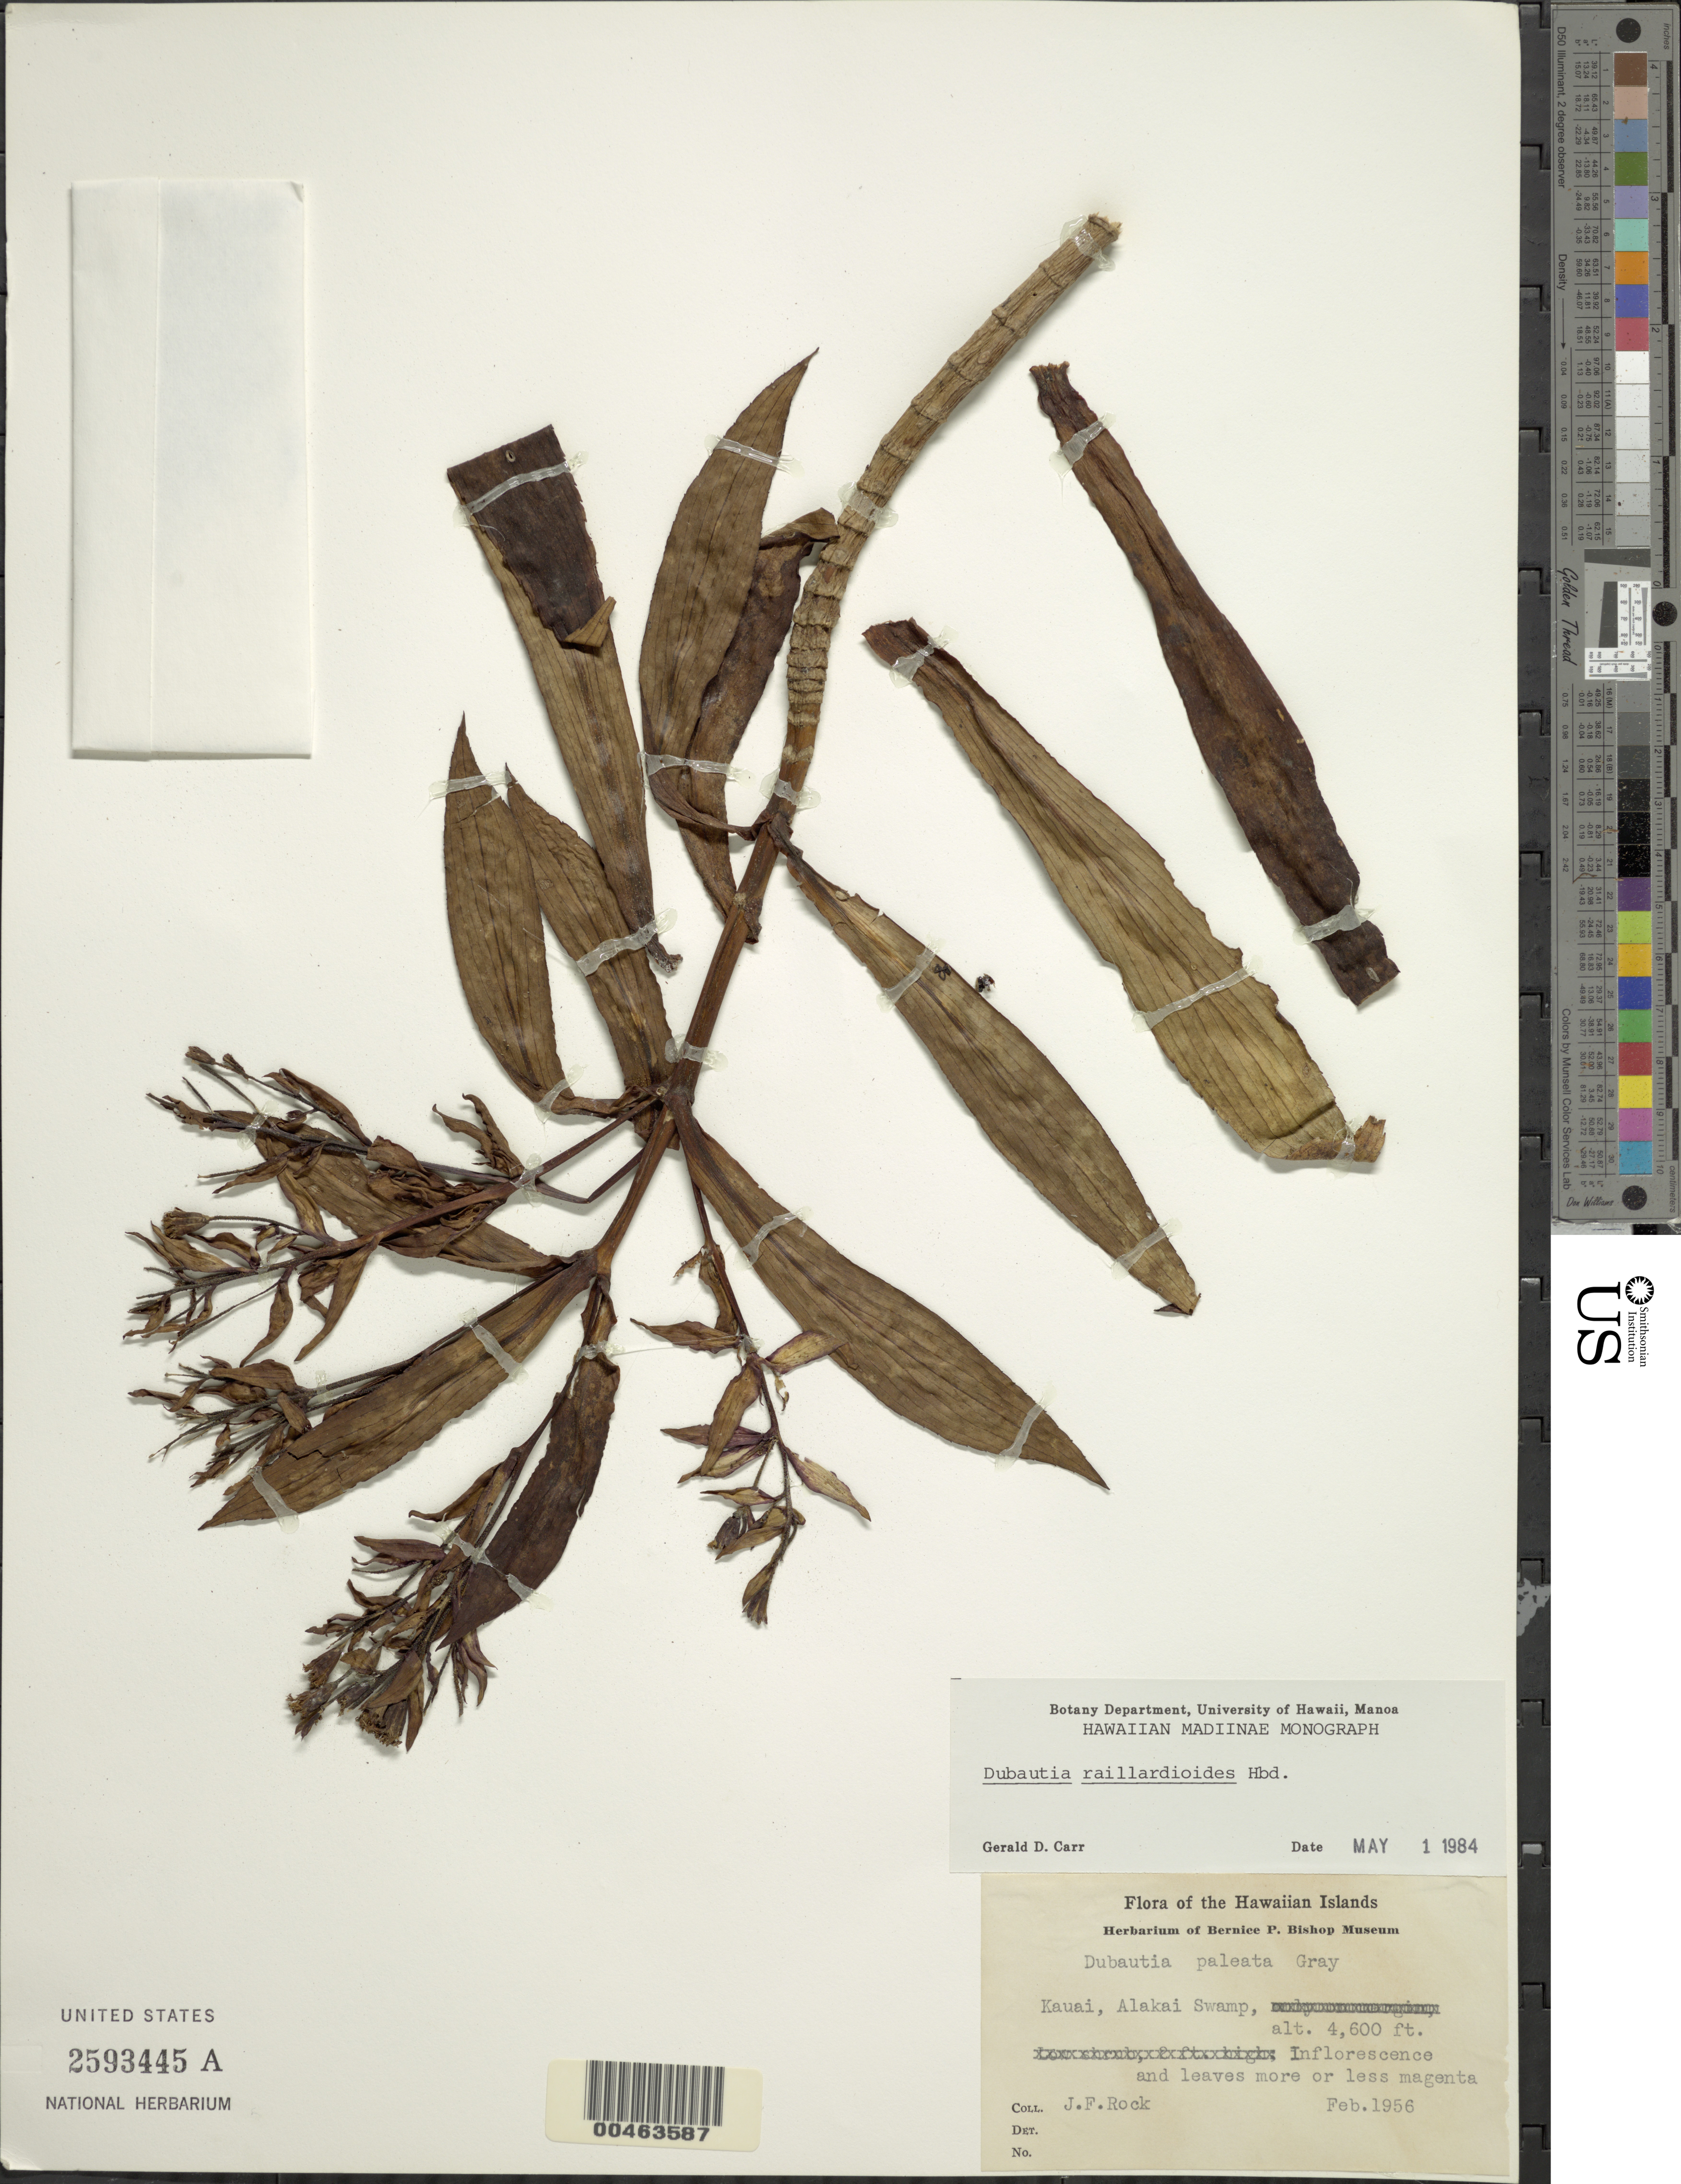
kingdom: Plantae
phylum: Tracheophyta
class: Magnoliopsida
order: Asterales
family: Asteraceae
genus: Dubautia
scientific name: Dubautia raillardioides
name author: Hillebr.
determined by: Carr, G. D.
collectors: J. F. Rock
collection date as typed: Feb 1956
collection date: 1956-02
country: United States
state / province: Hawaii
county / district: Kauai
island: Kaua'i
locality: Alakai Swamp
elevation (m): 1402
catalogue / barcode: US 2593445A